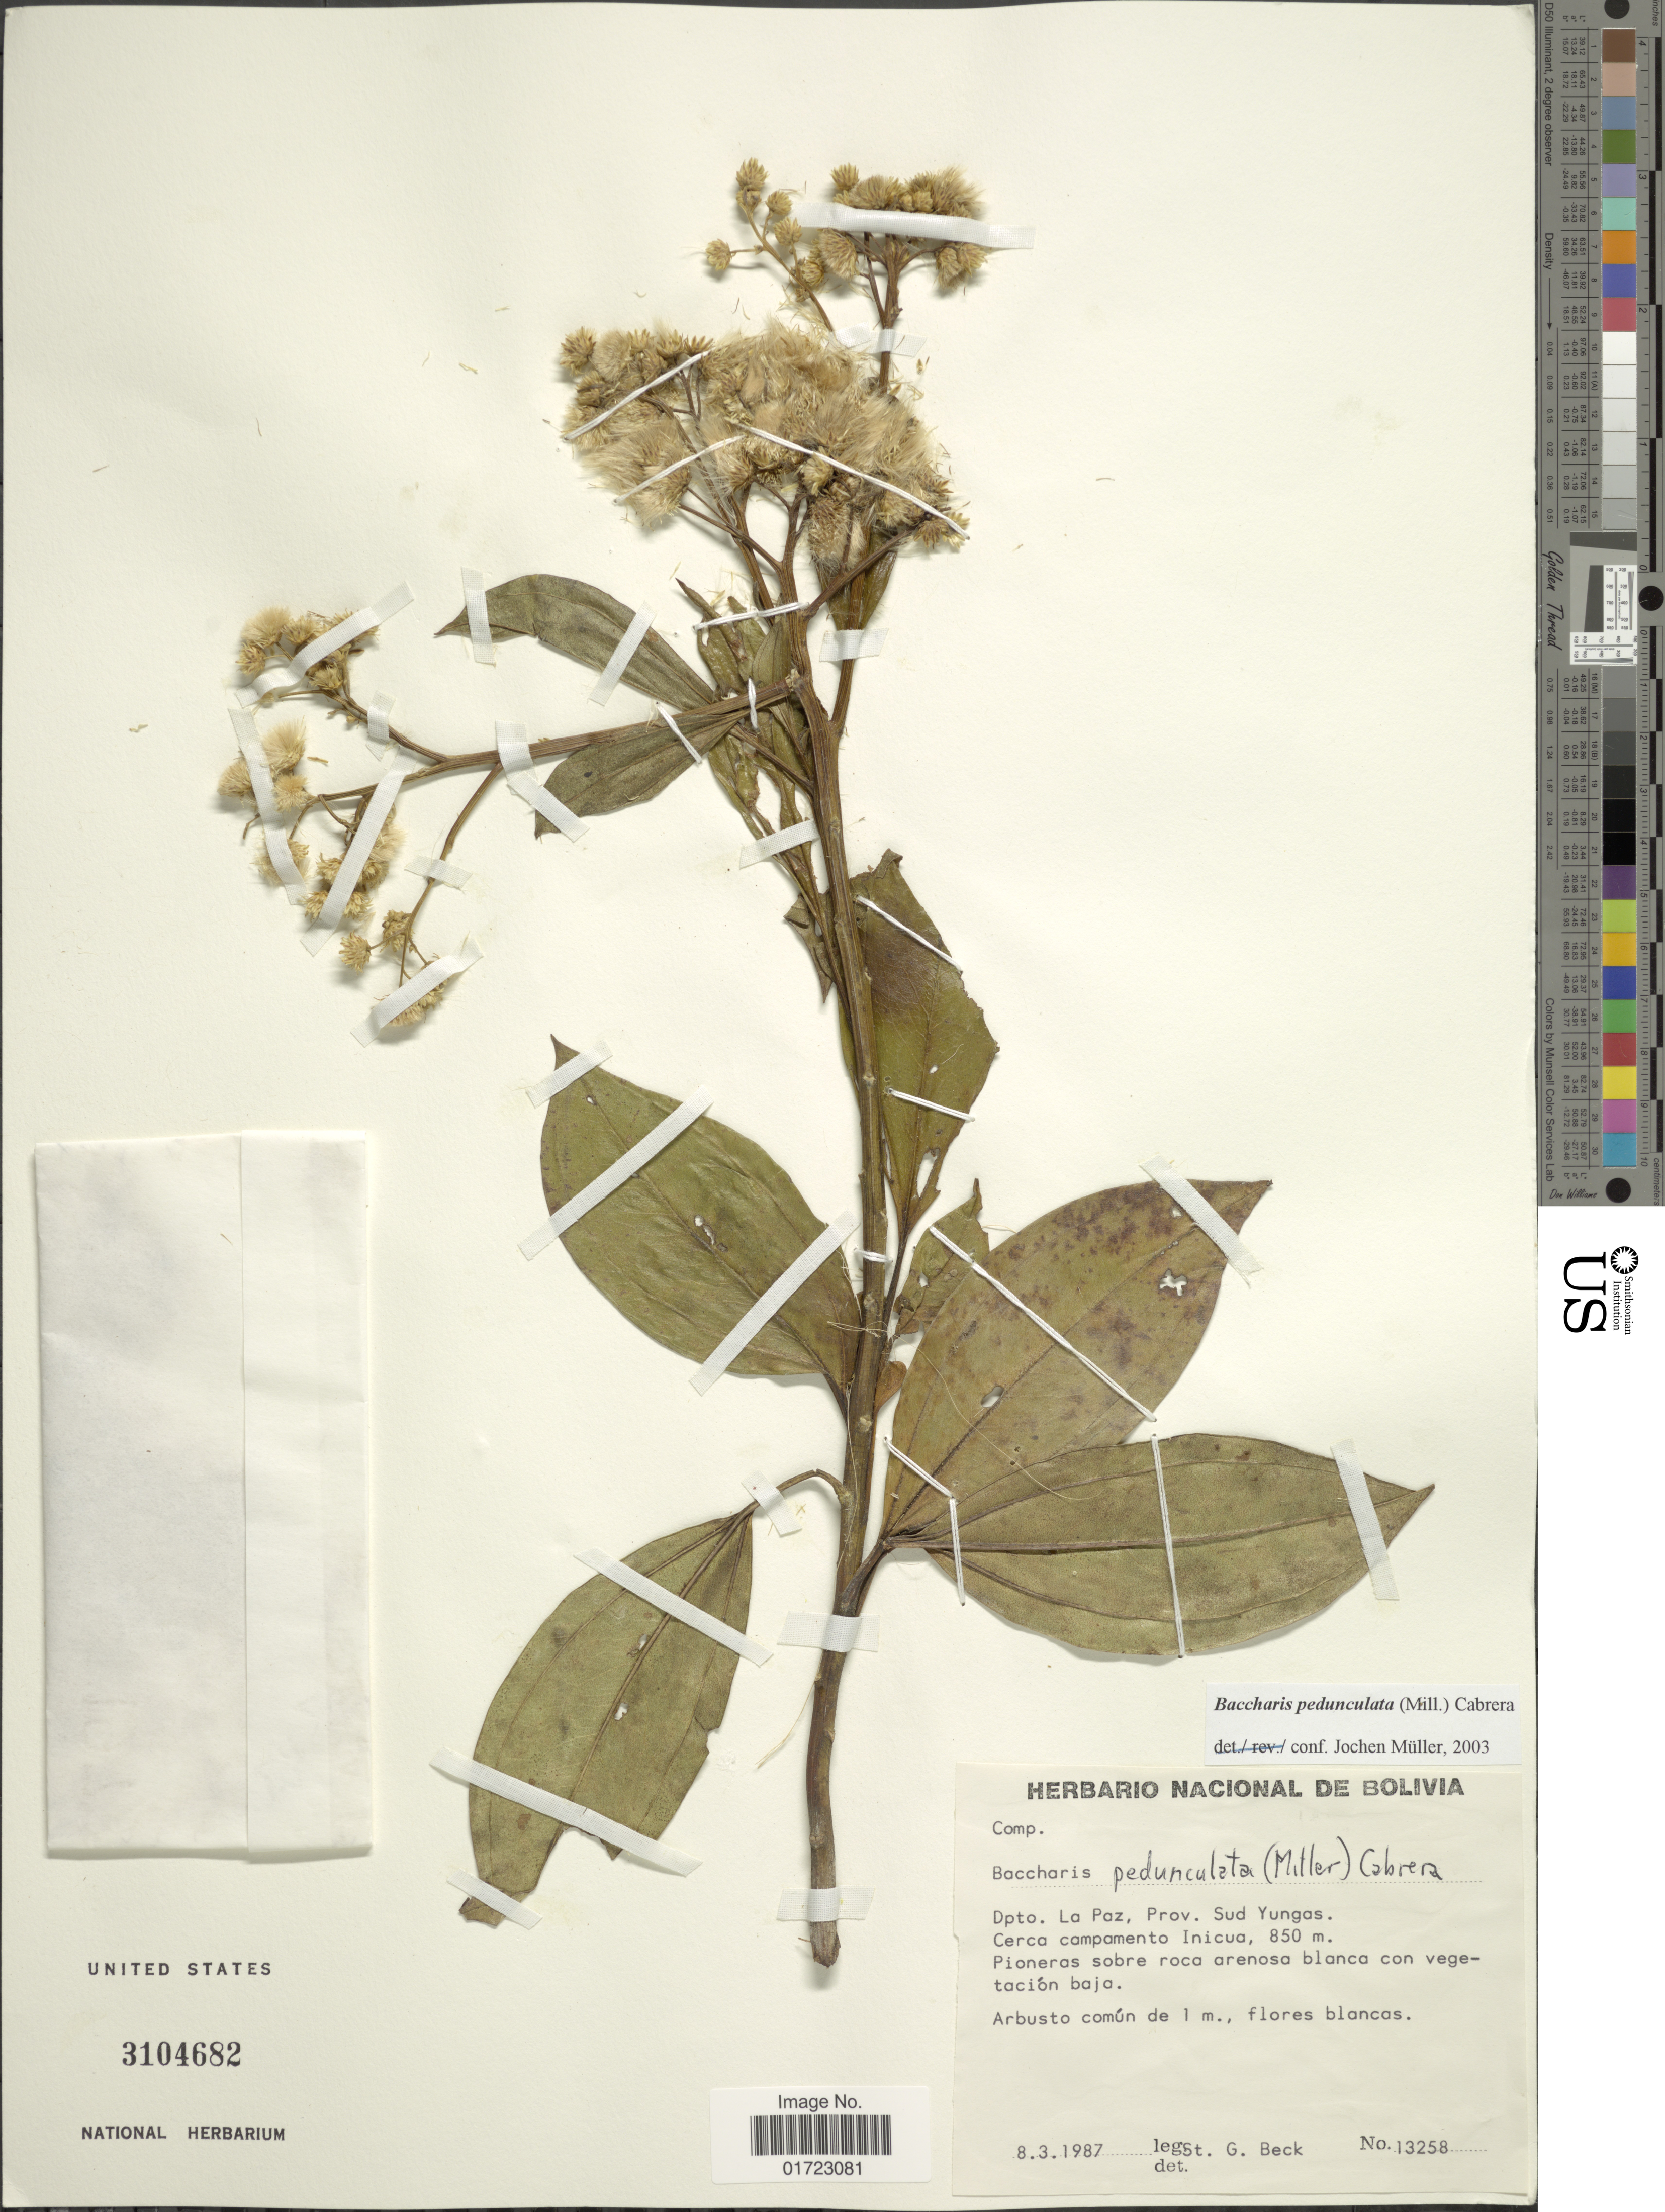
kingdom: Plantae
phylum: Tracheophyta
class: Magnoliopsida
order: Asterales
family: Asteraceae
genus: Baccharis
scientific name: Baccharis pedunculata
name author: (Mill.) Cabrera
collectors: S. G. Beck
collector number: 13258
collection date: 1987-03-09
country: Bolivia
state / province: La Paz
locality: Prov. Sud Yungas. Cerca campamento Inicua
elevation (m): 850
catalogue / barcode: US 3104682